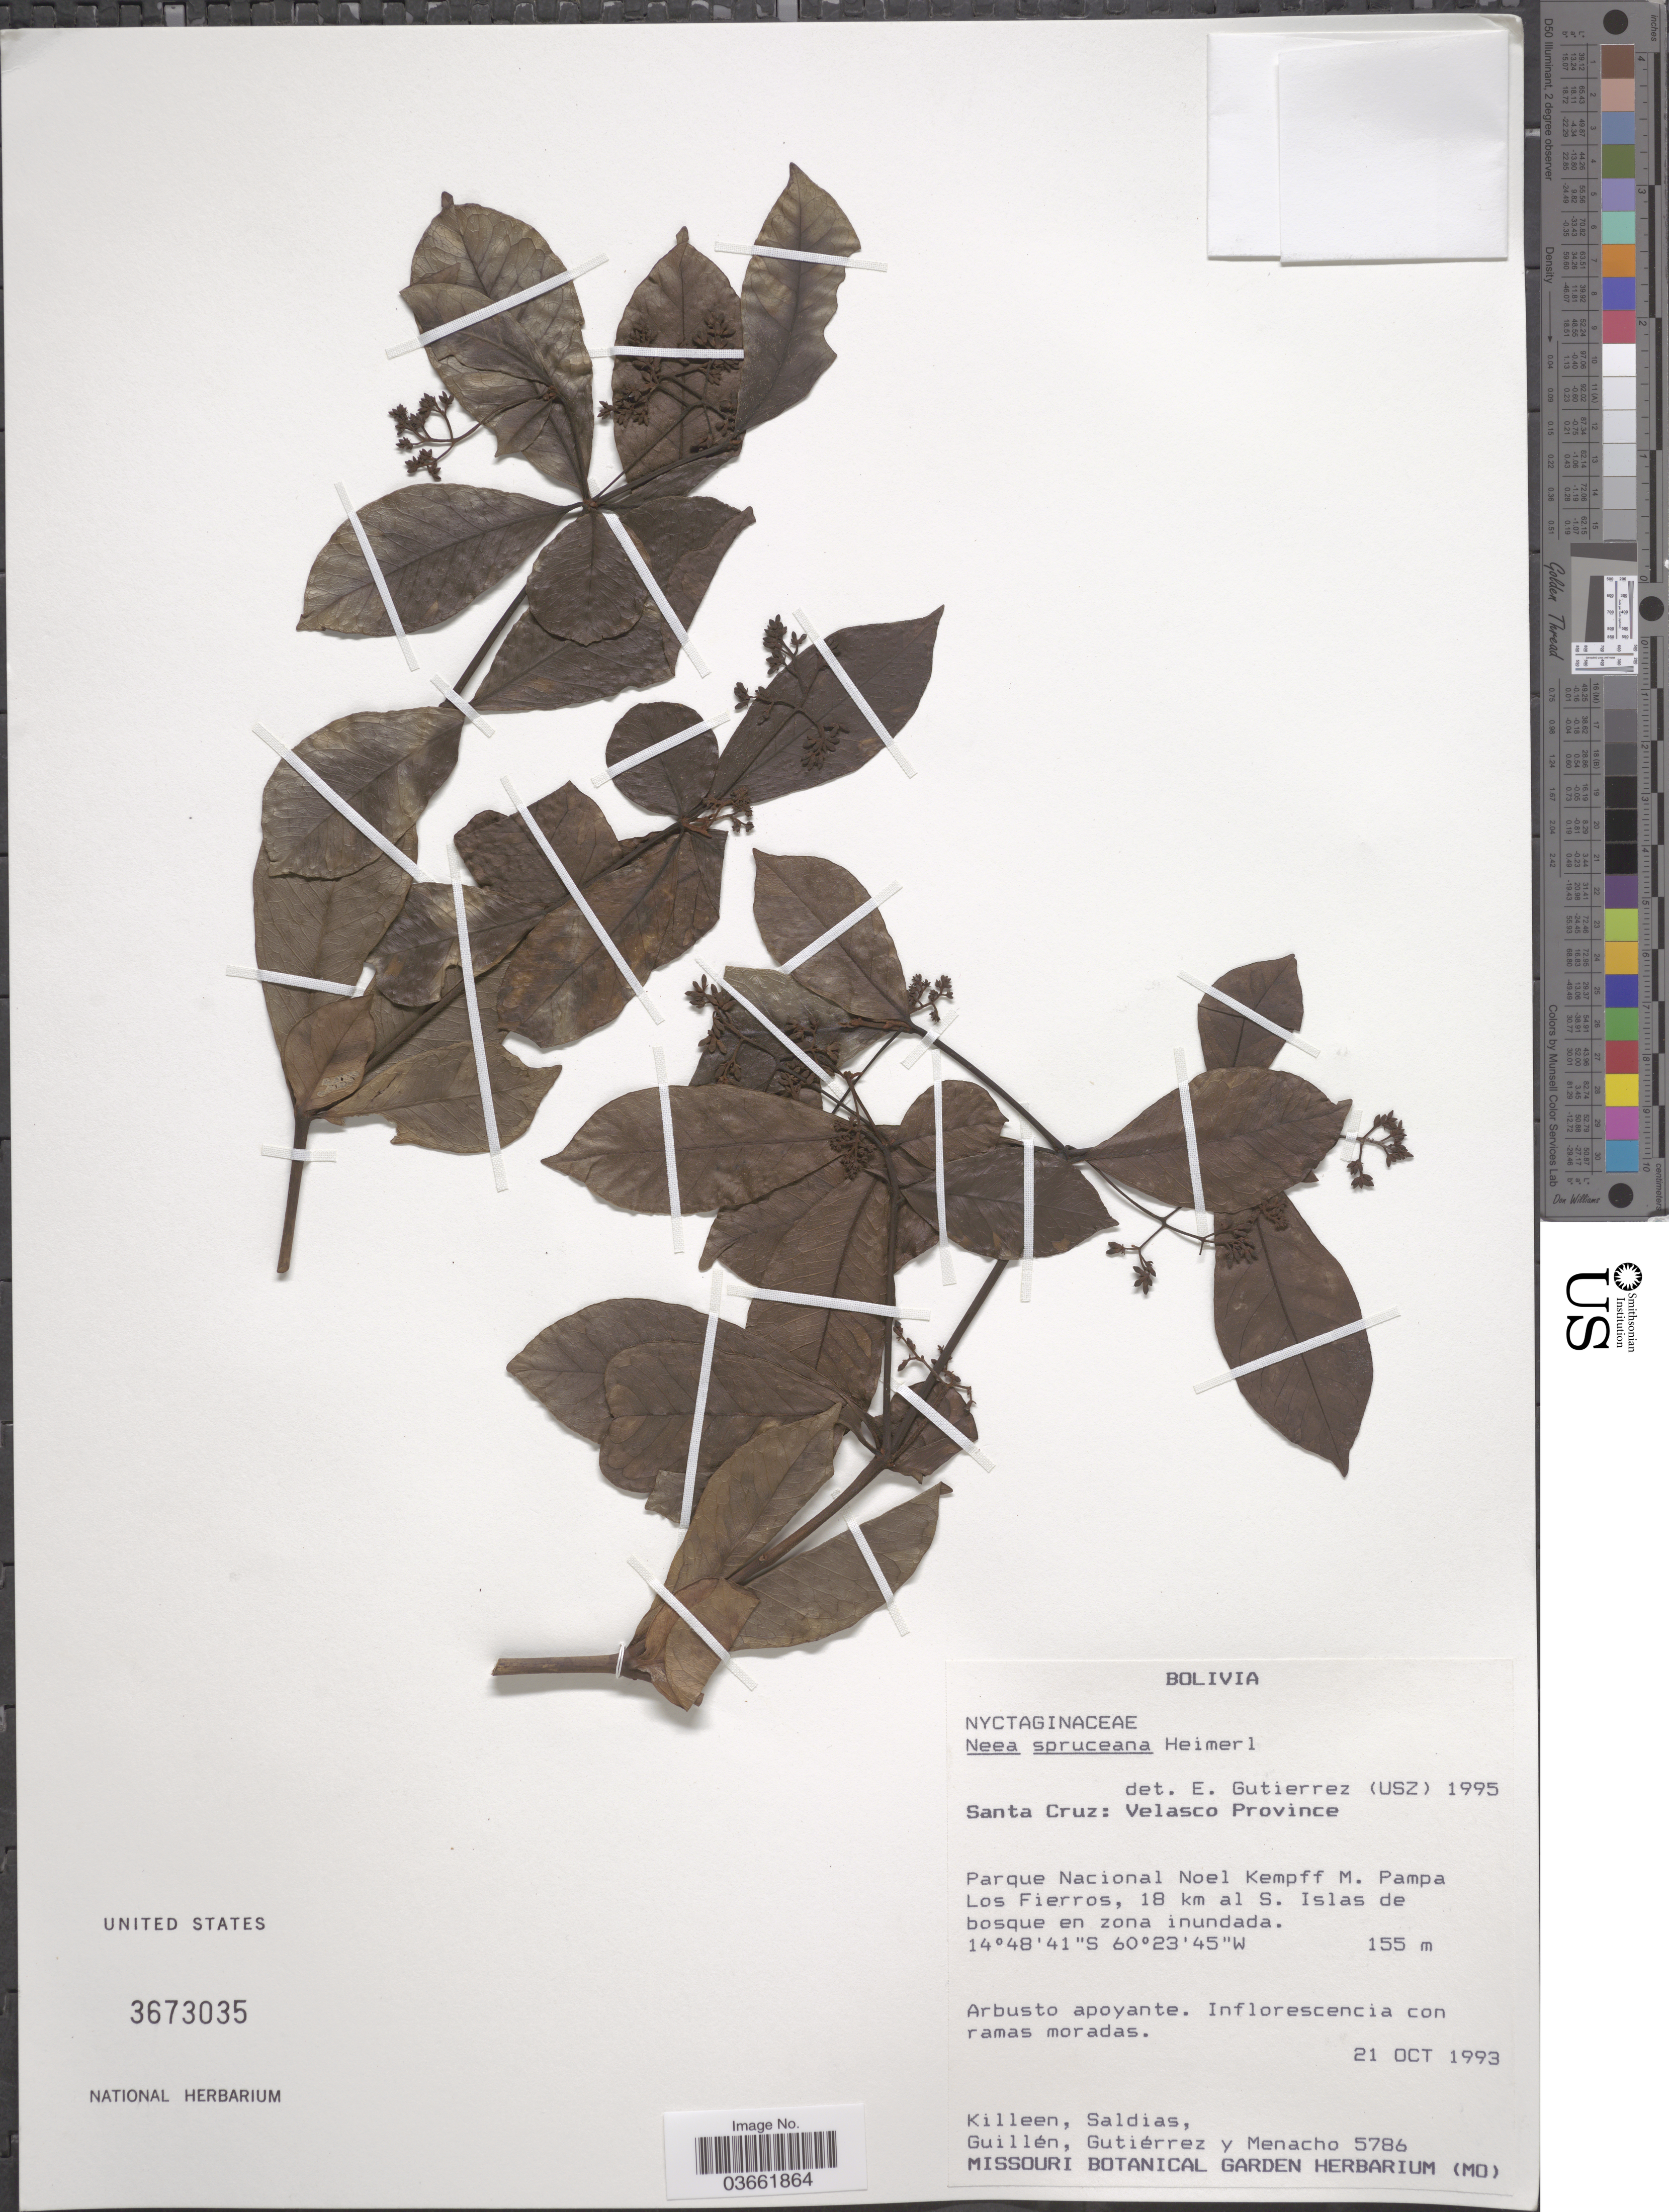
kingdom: Plantae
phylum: Tracheophyta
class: Magnoliopsida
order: Caryophyllales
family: Nyctaginaceae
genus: Neea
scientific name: Neea spruceana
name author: Heimerl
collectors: Killeen, --, -. Saldias, -- Guillen, Gutiérrez, -- & Menacho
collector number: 5786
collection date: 1993-10-21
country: Bolivia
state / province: Santa Cruz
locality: Velasco Province. Parque Nacional Noel Kempff M. Pampa Los Fierros, 18 km al S. Islas de bosque en zona inundada.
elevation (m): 155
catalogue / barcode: US 3673035